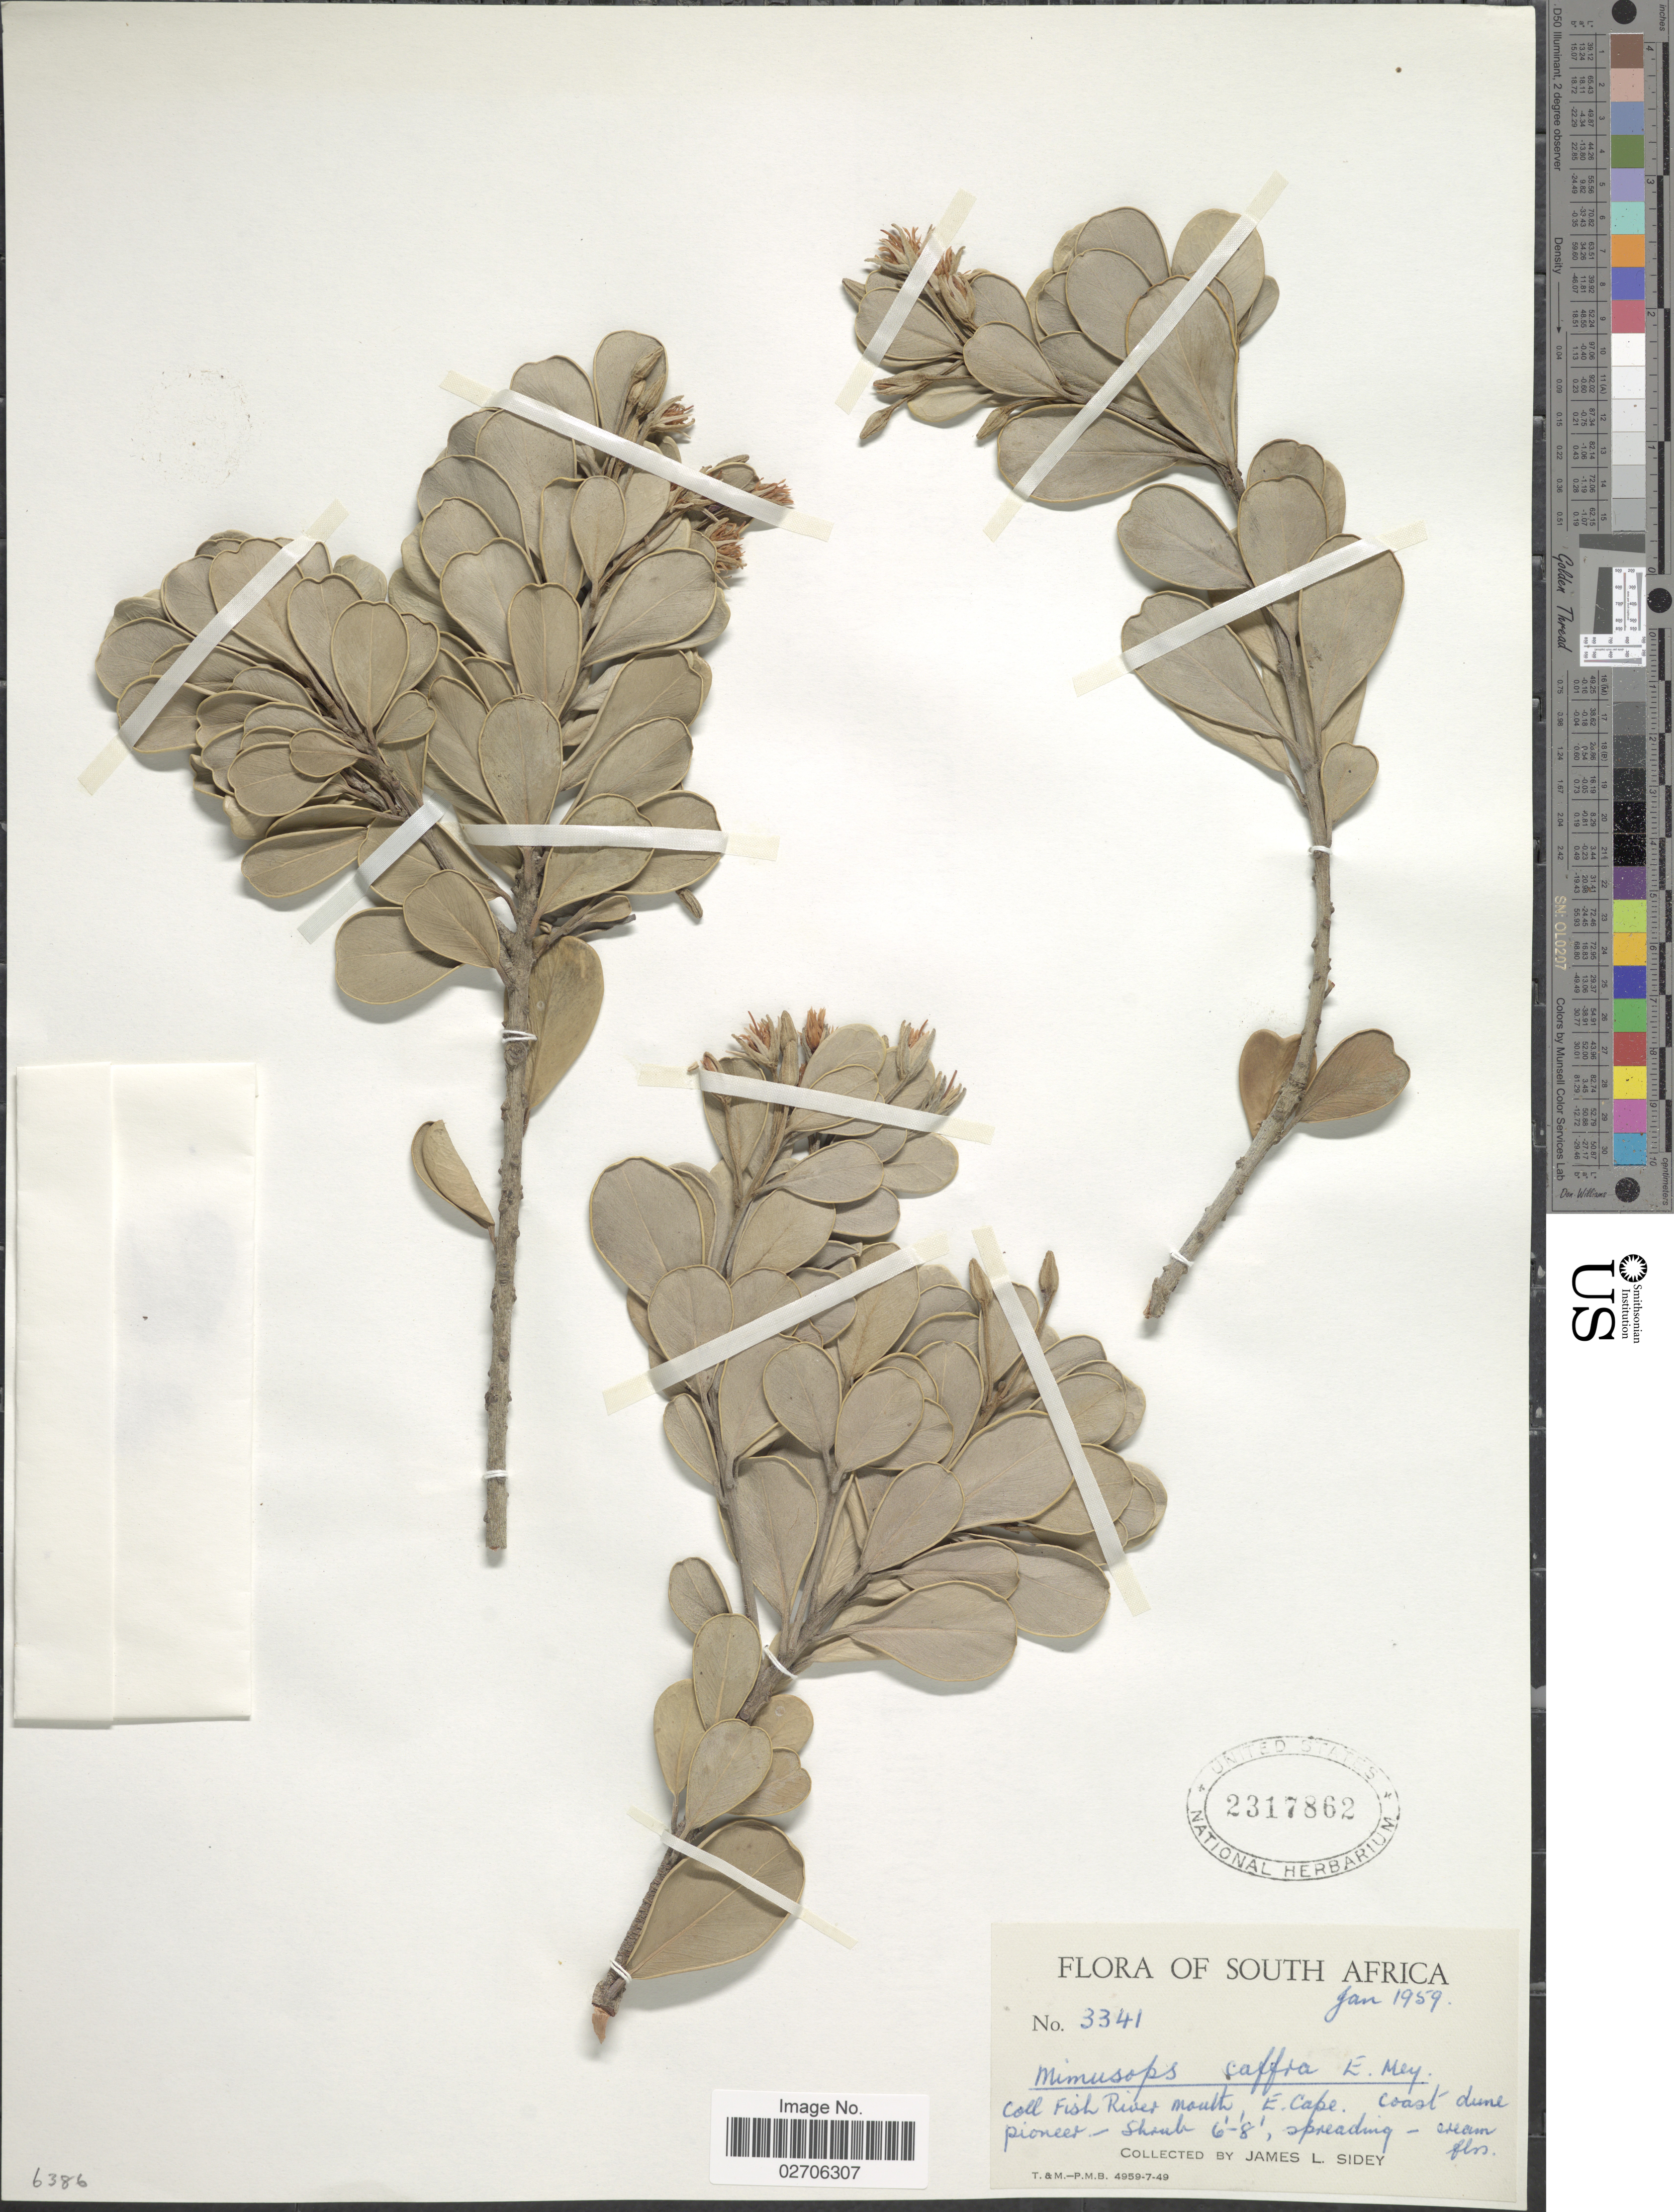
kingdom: Plantae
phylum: Tracheophyta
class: Magnoliopsida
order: Ericales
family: Sapotaceae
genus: Mimusops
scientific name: Mimusops caffra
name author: E. Mey. ex A. DC.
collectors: J. L. Sidey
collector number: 3341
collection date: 1959-01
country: South Africa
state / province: Eastern Cape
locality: Fish River mouth, E. Cape. Coast dune pioneer.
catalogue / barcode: US 2317862